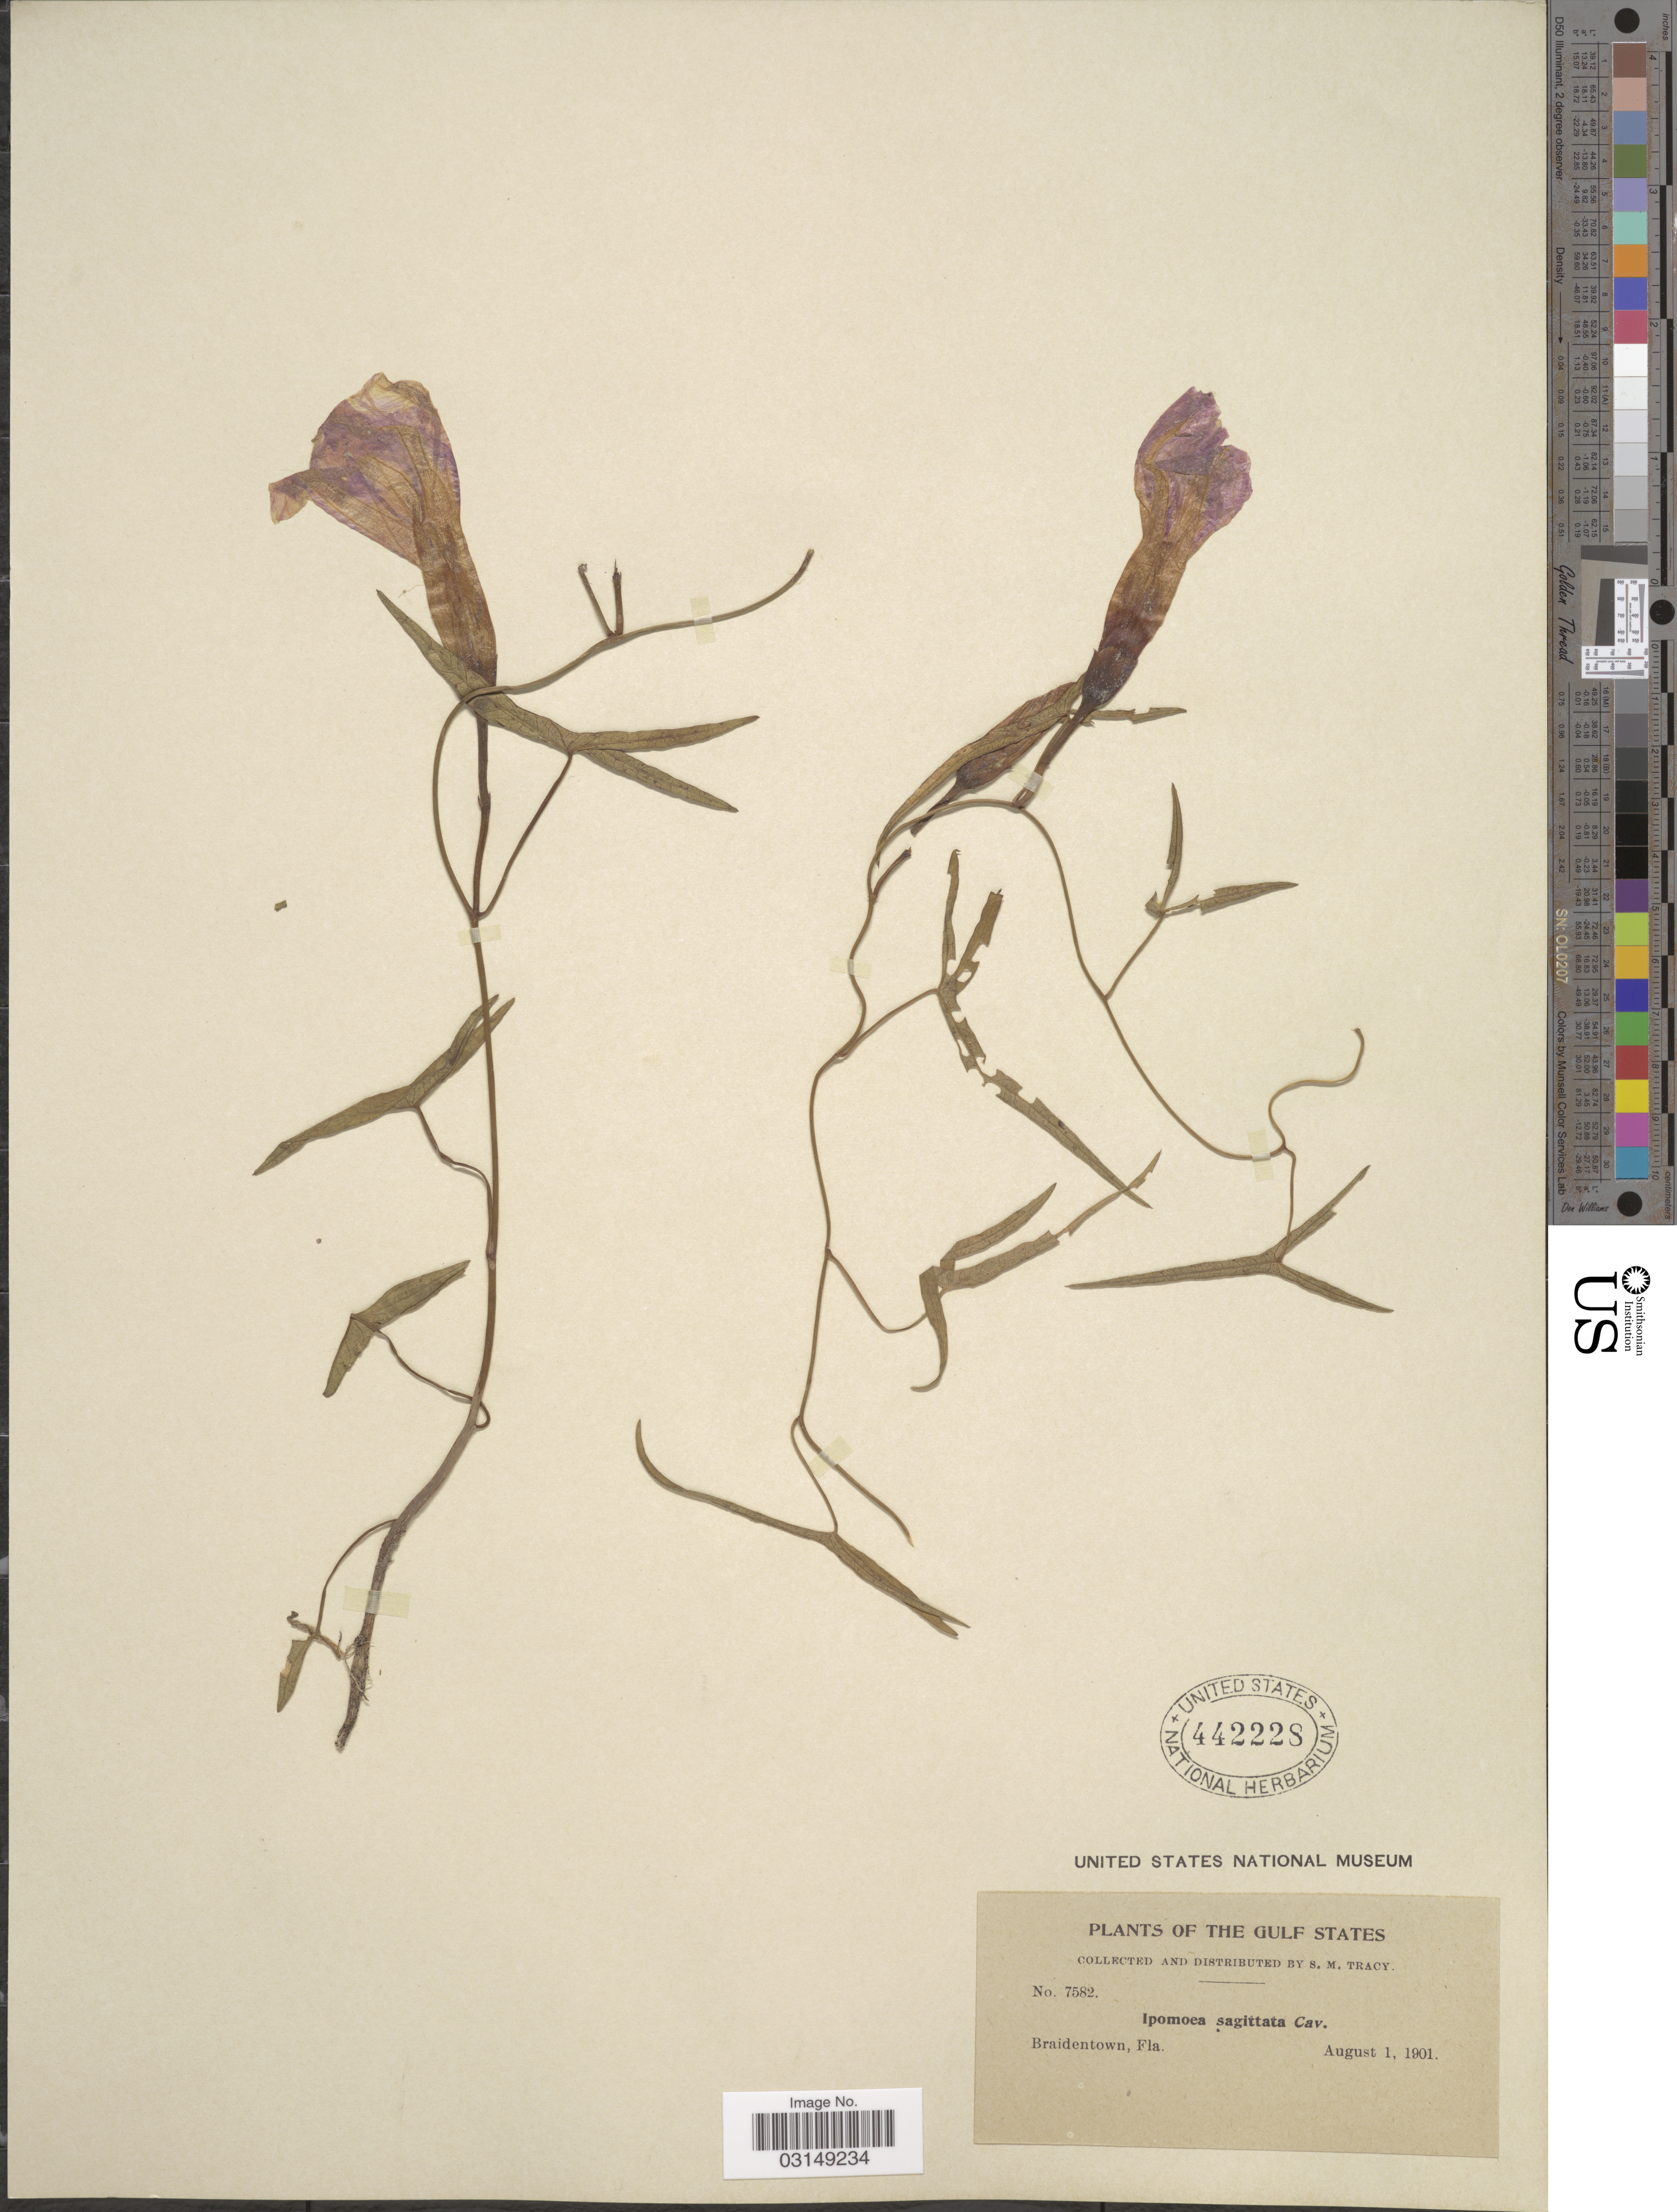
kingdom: Plantae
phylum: Tracheophyta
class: Magnoliopsida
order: Solanales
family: Convolvulaceae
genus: Ipomoea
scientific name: Ipomoea sagittata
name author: Poir.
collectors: S. M. Tracy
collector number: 7582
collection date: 1901-08-01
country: United States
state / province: Florida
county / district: Manatee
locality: The Gulf States. Braidentown, Fla.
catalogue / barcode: US 442228